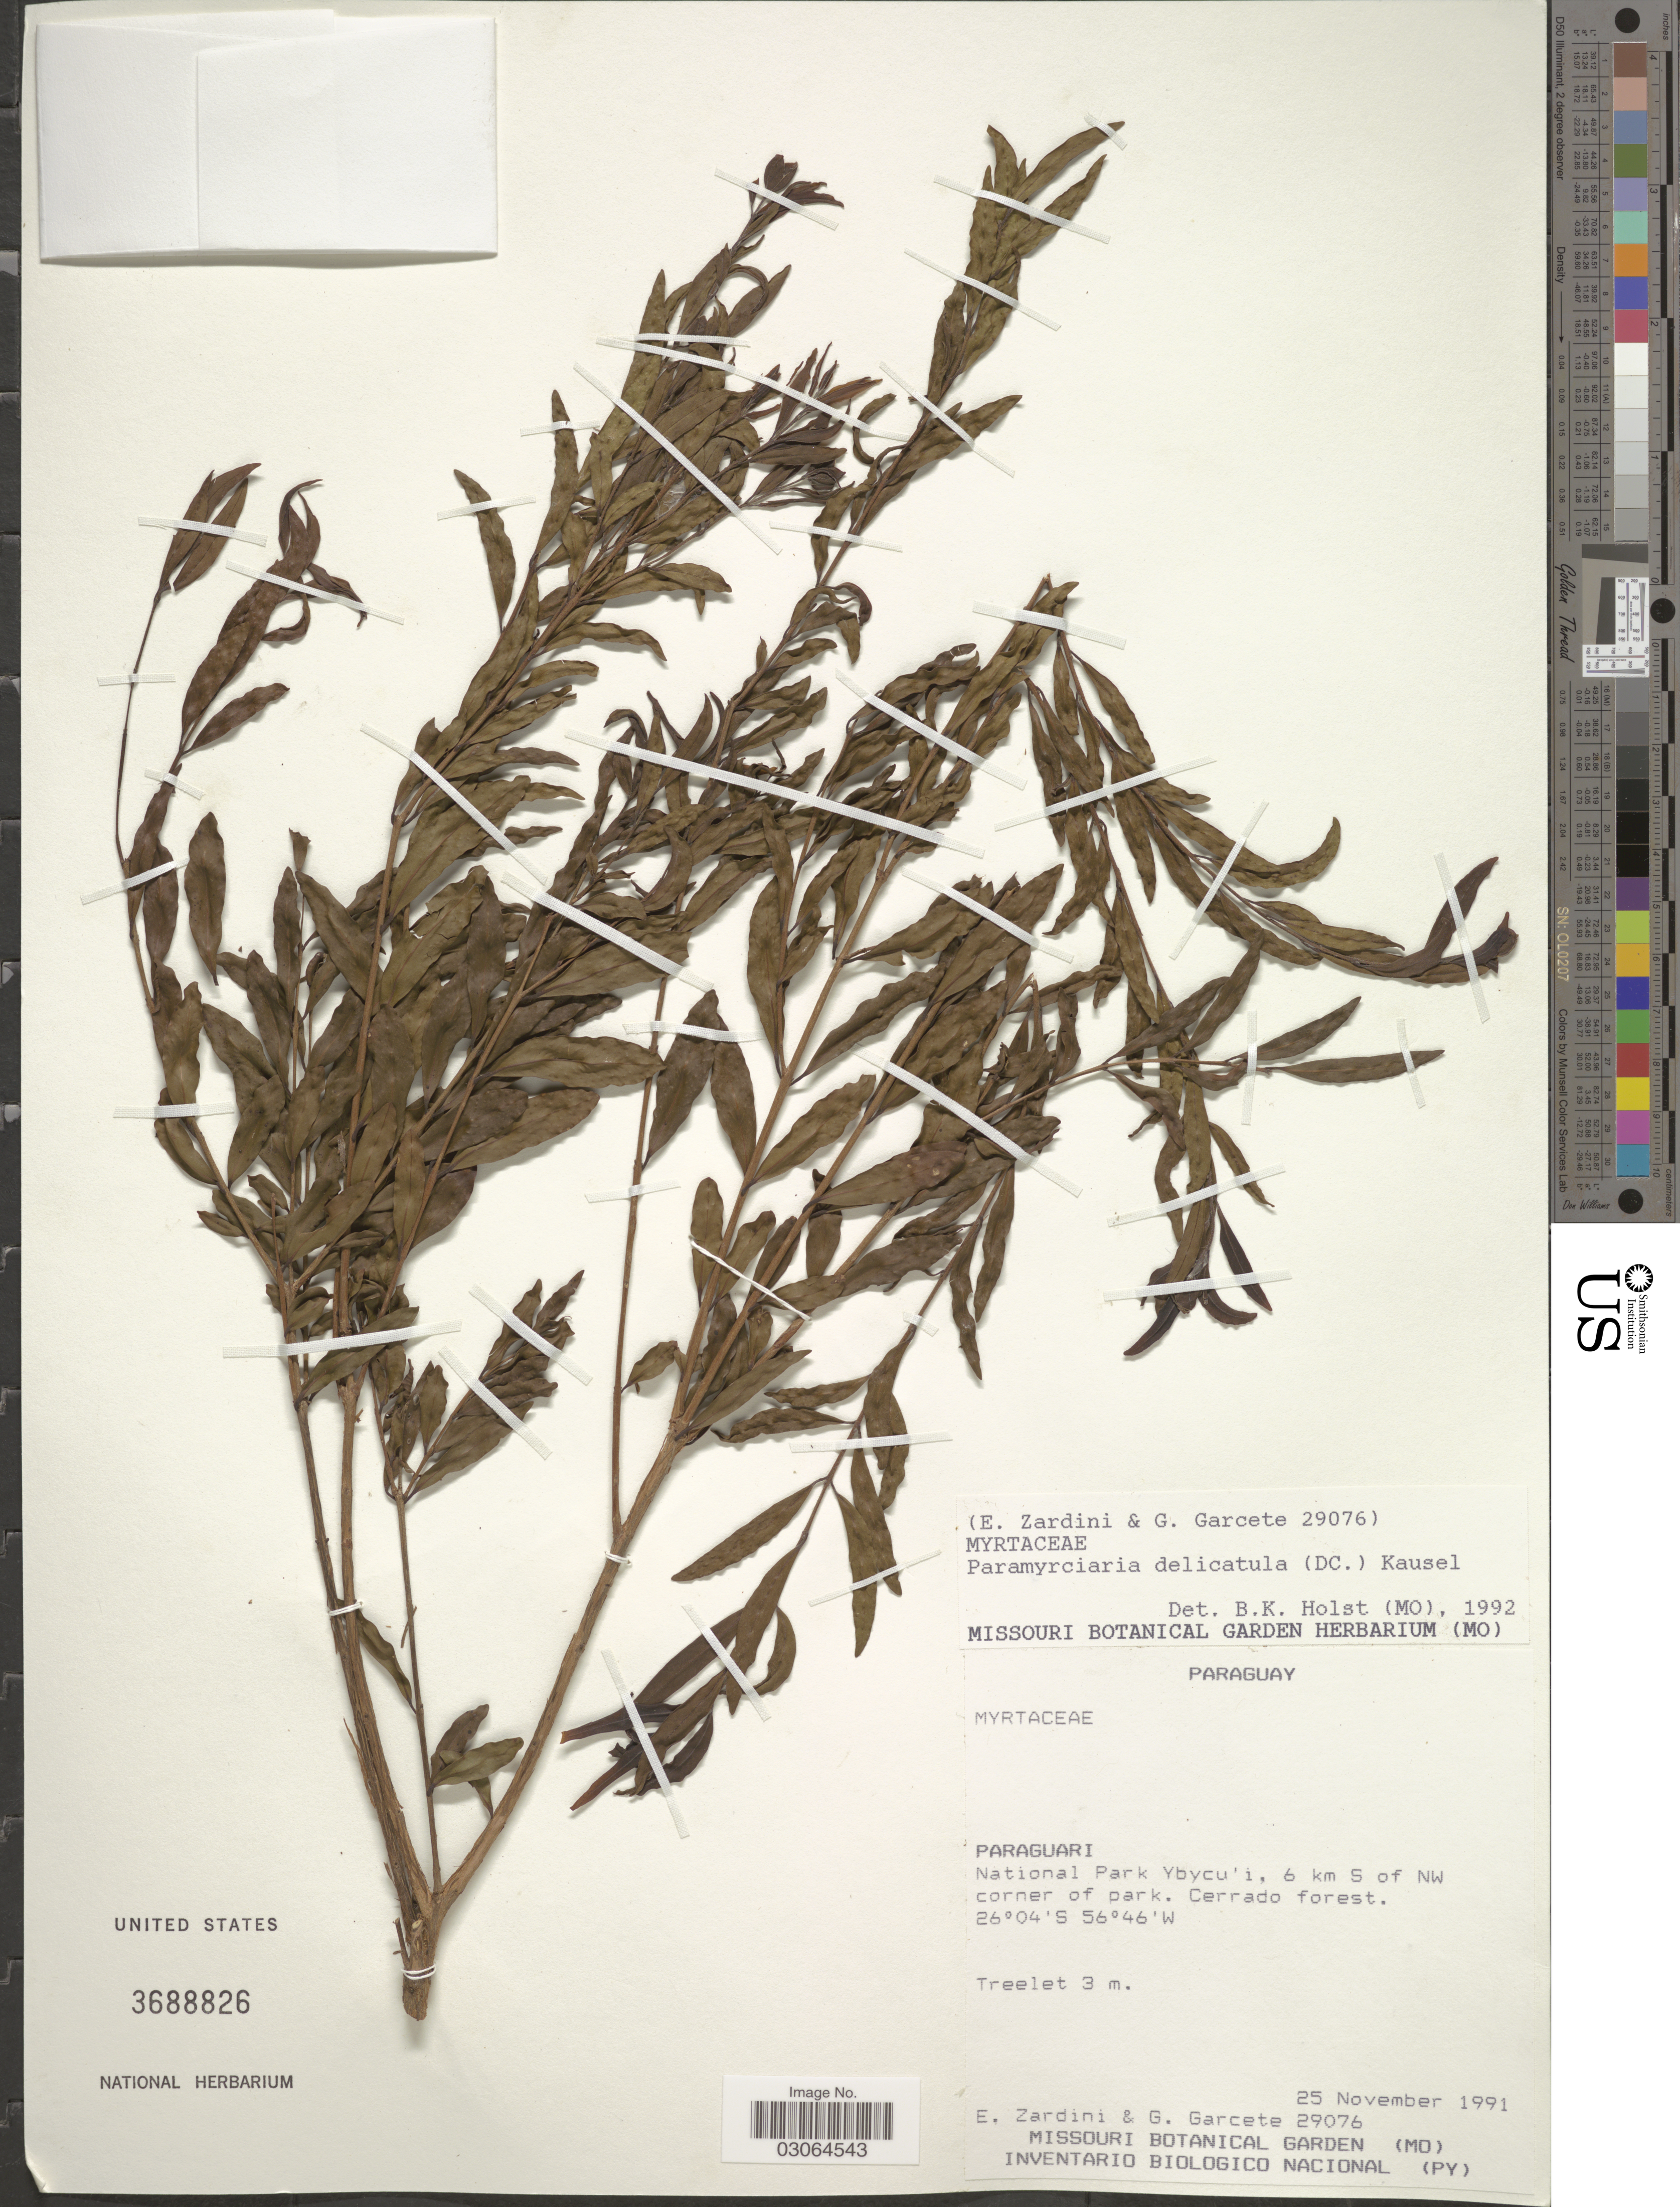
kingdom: Plantae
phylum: Tracheophyta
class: Magnoliopsida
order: Myrtales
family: Myrtaceae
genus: Myrciaria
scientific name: Myrciaria delicatula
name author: (DC.) O. Berg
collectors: E. Zardini & G. Garcete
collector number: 29076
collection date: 1991-11-25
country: Paraguay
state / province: Paraguari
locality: National Park Ybycu'i, 6 km S of NW corner of park.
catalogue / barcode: US 3688826